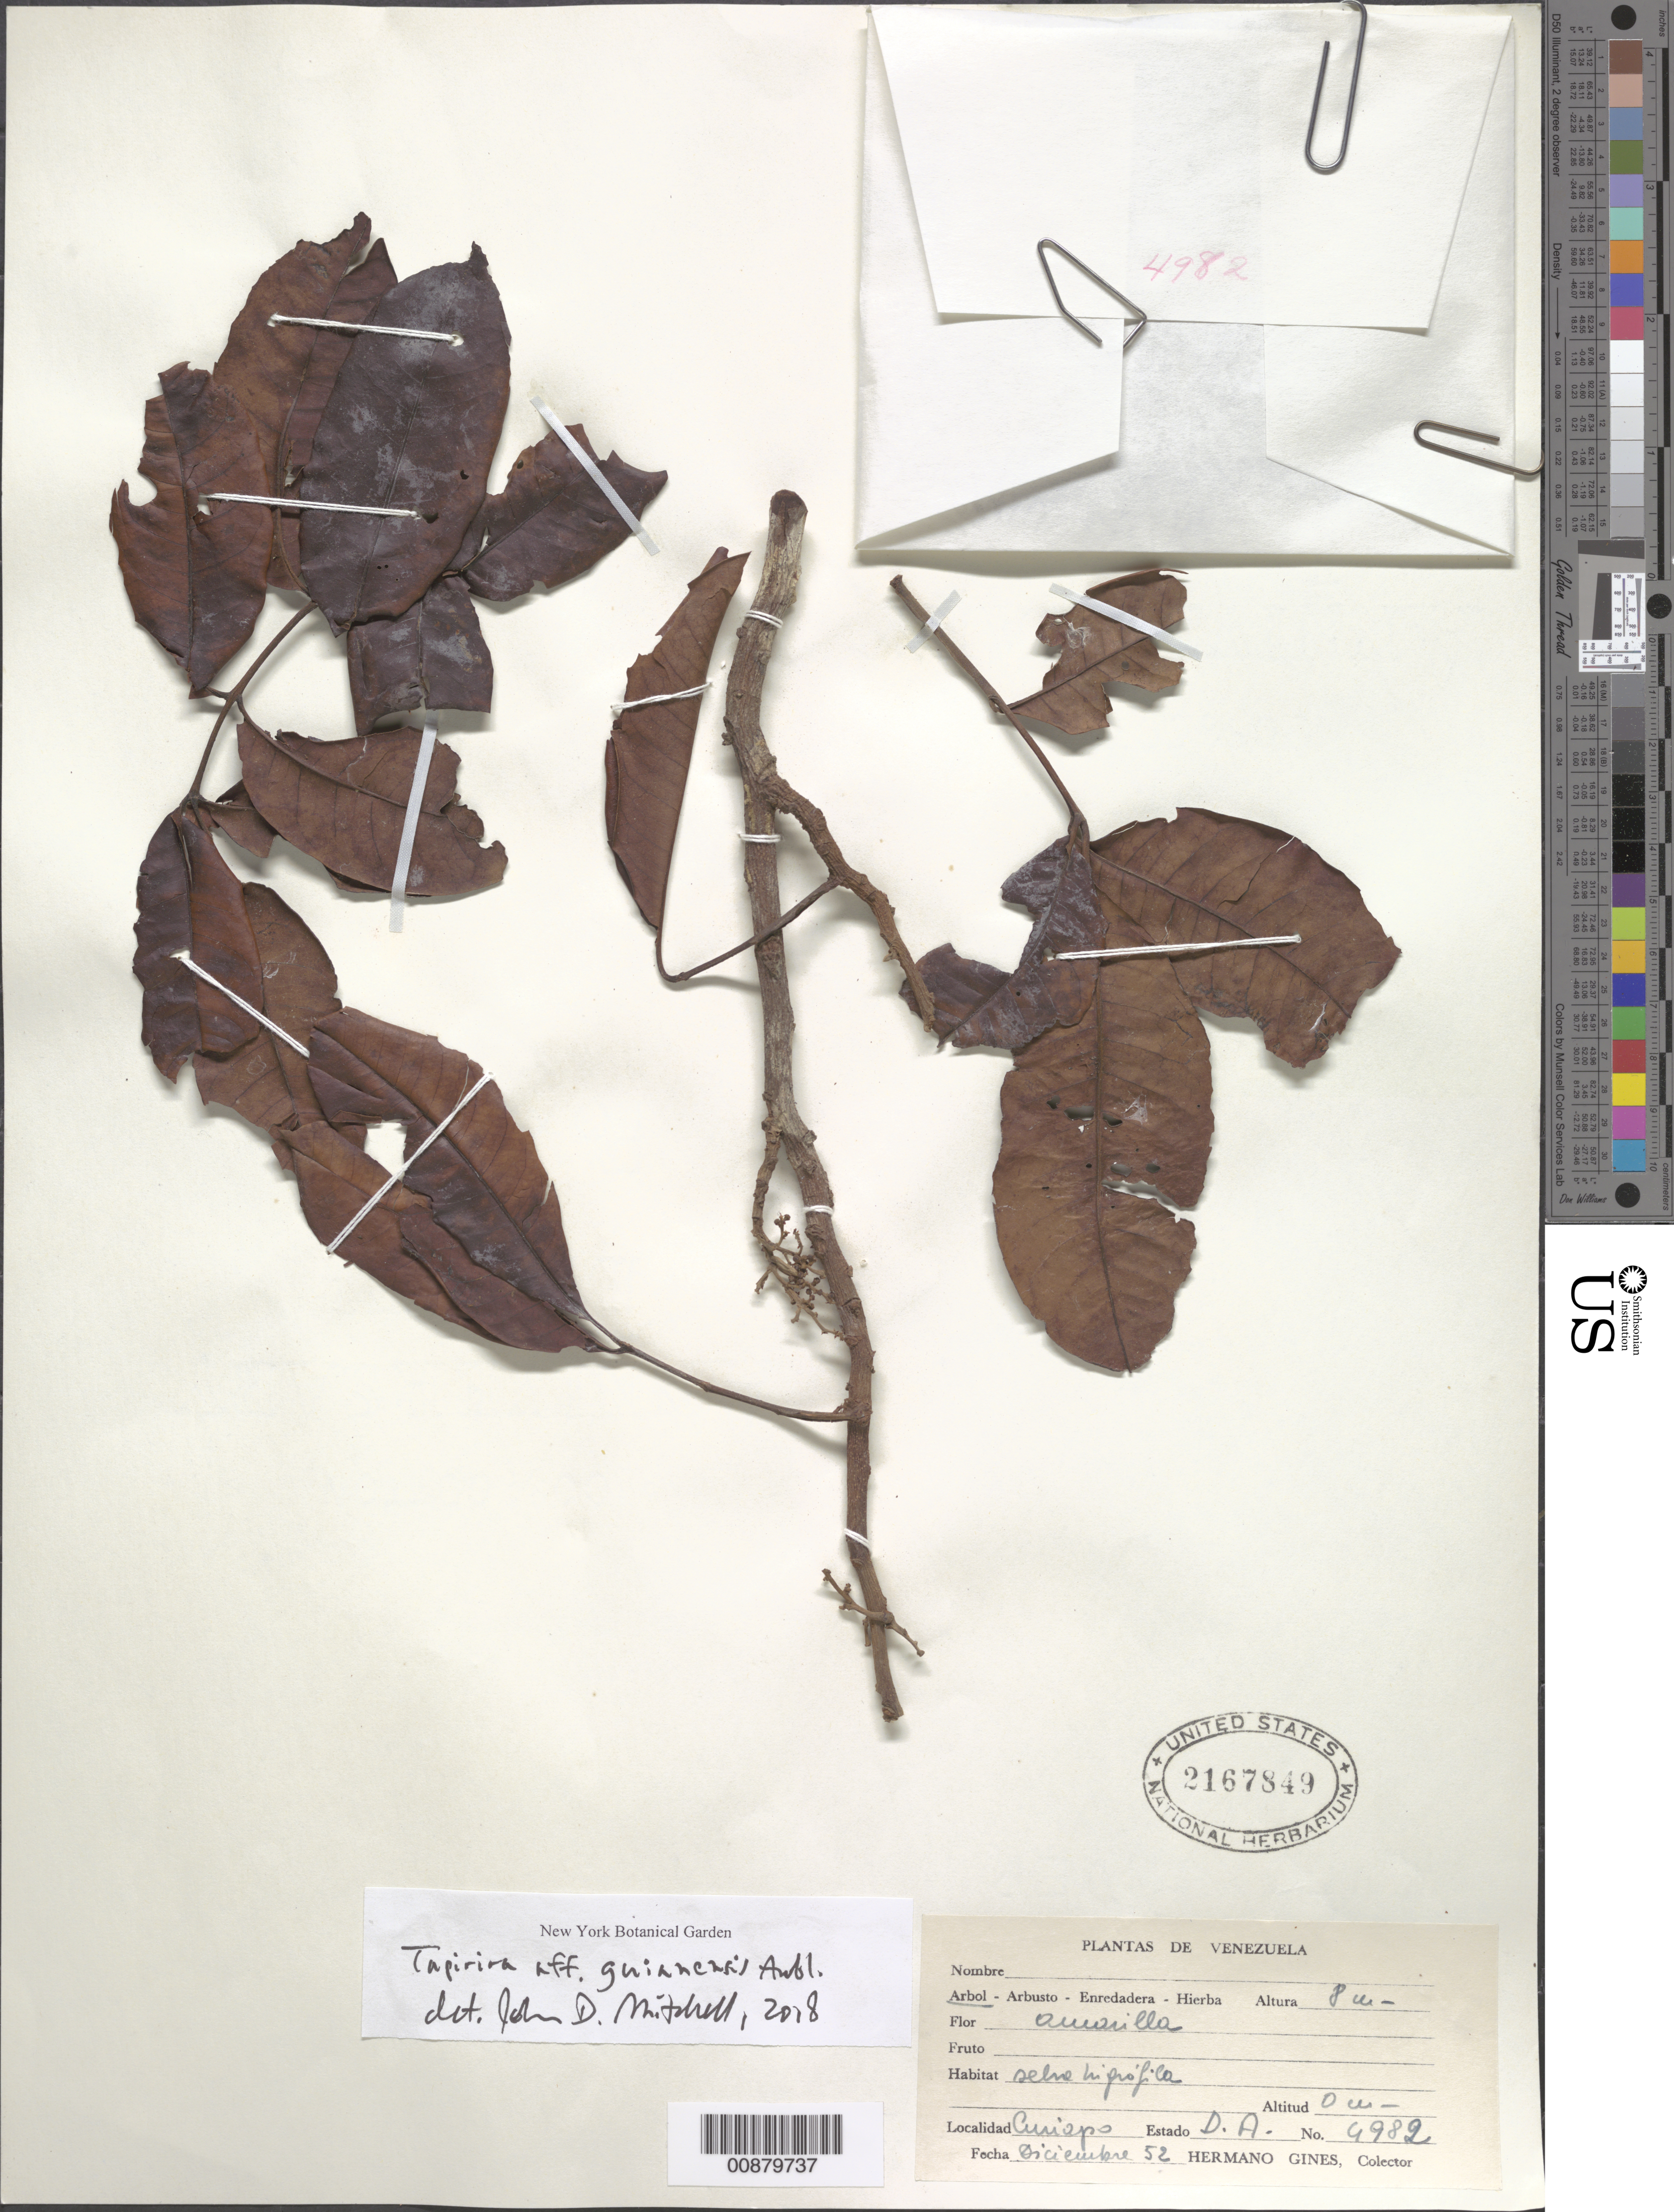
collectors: H. Gines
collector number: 4982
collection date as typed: Dec-52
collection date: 1952-12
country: Venezuela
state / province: Delta Amacuro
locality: Curiapo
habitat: Selva higrofila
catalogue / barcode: US 2167849